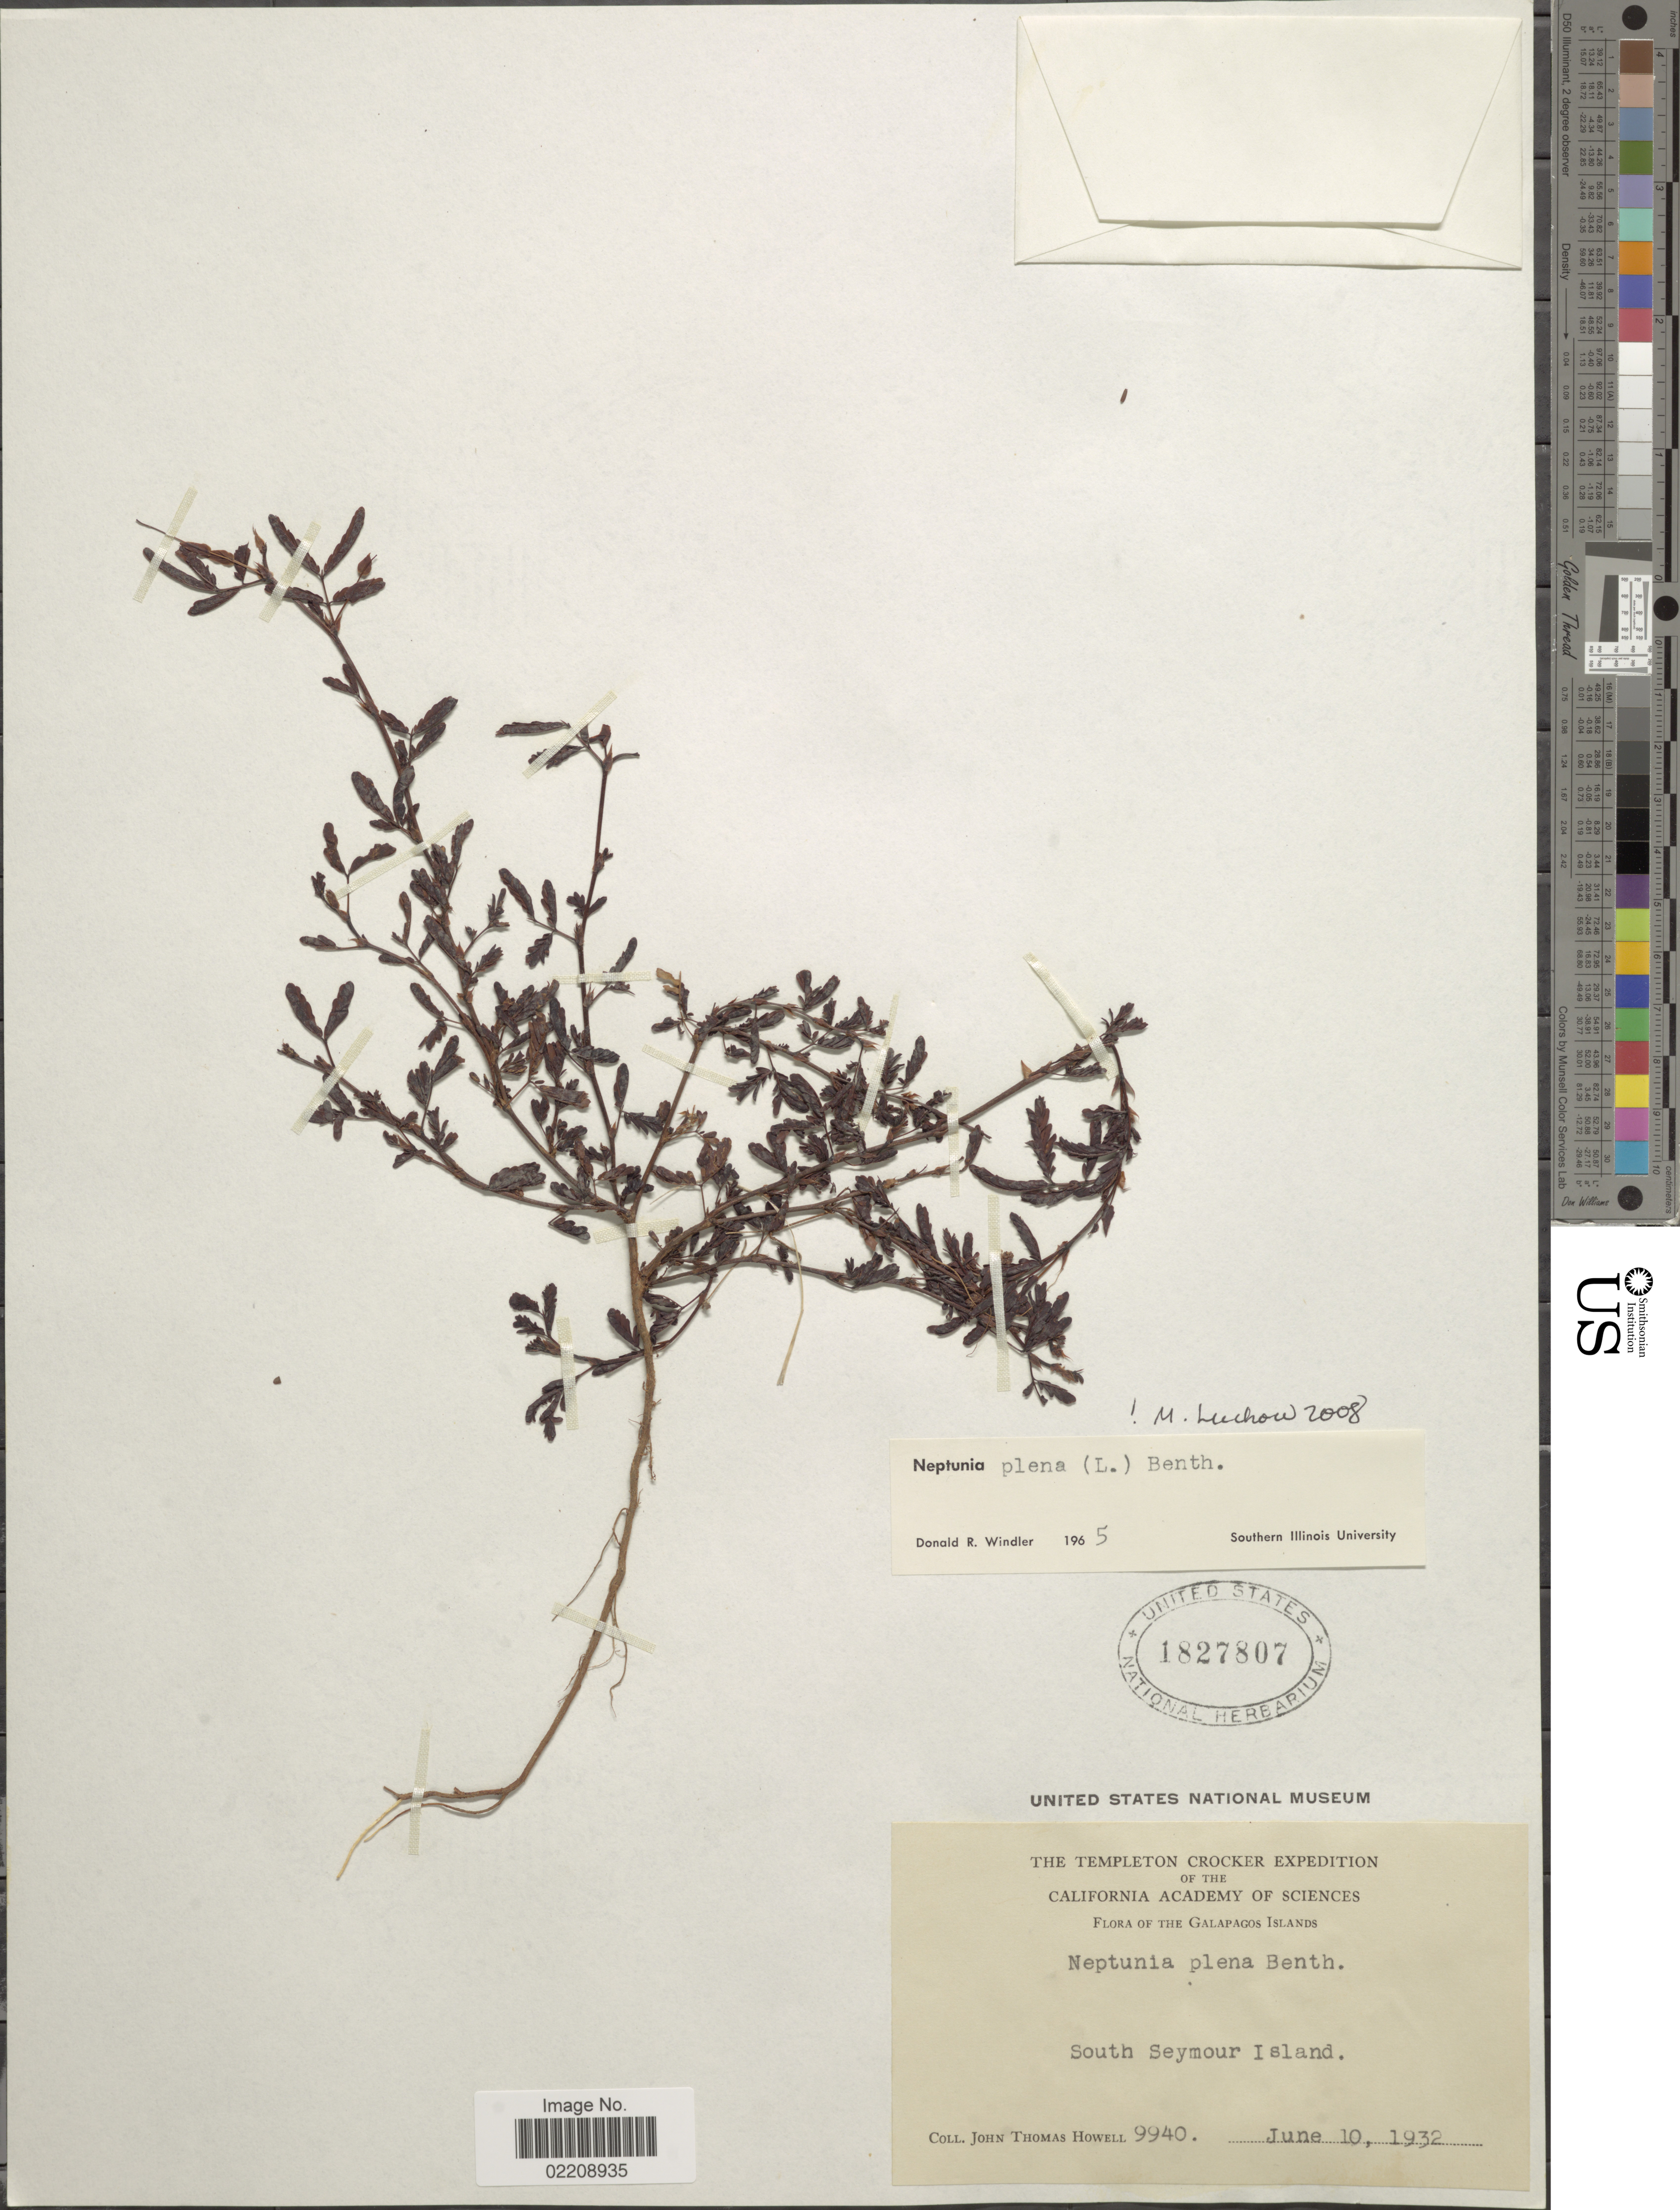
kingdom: Plantae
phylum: Tracheophyta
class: Magnoliopsida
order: Fabales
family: Fabaceae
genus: Neptunia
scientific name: Neptunia plena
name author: (L.) Benth.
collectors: J. T. Howell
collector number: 9940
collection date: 1932-06-10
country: Ecuador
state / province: Colón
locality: The Templeton Crocker, The Galapagos Islands, South Seymour Island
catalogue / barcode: US 1827807